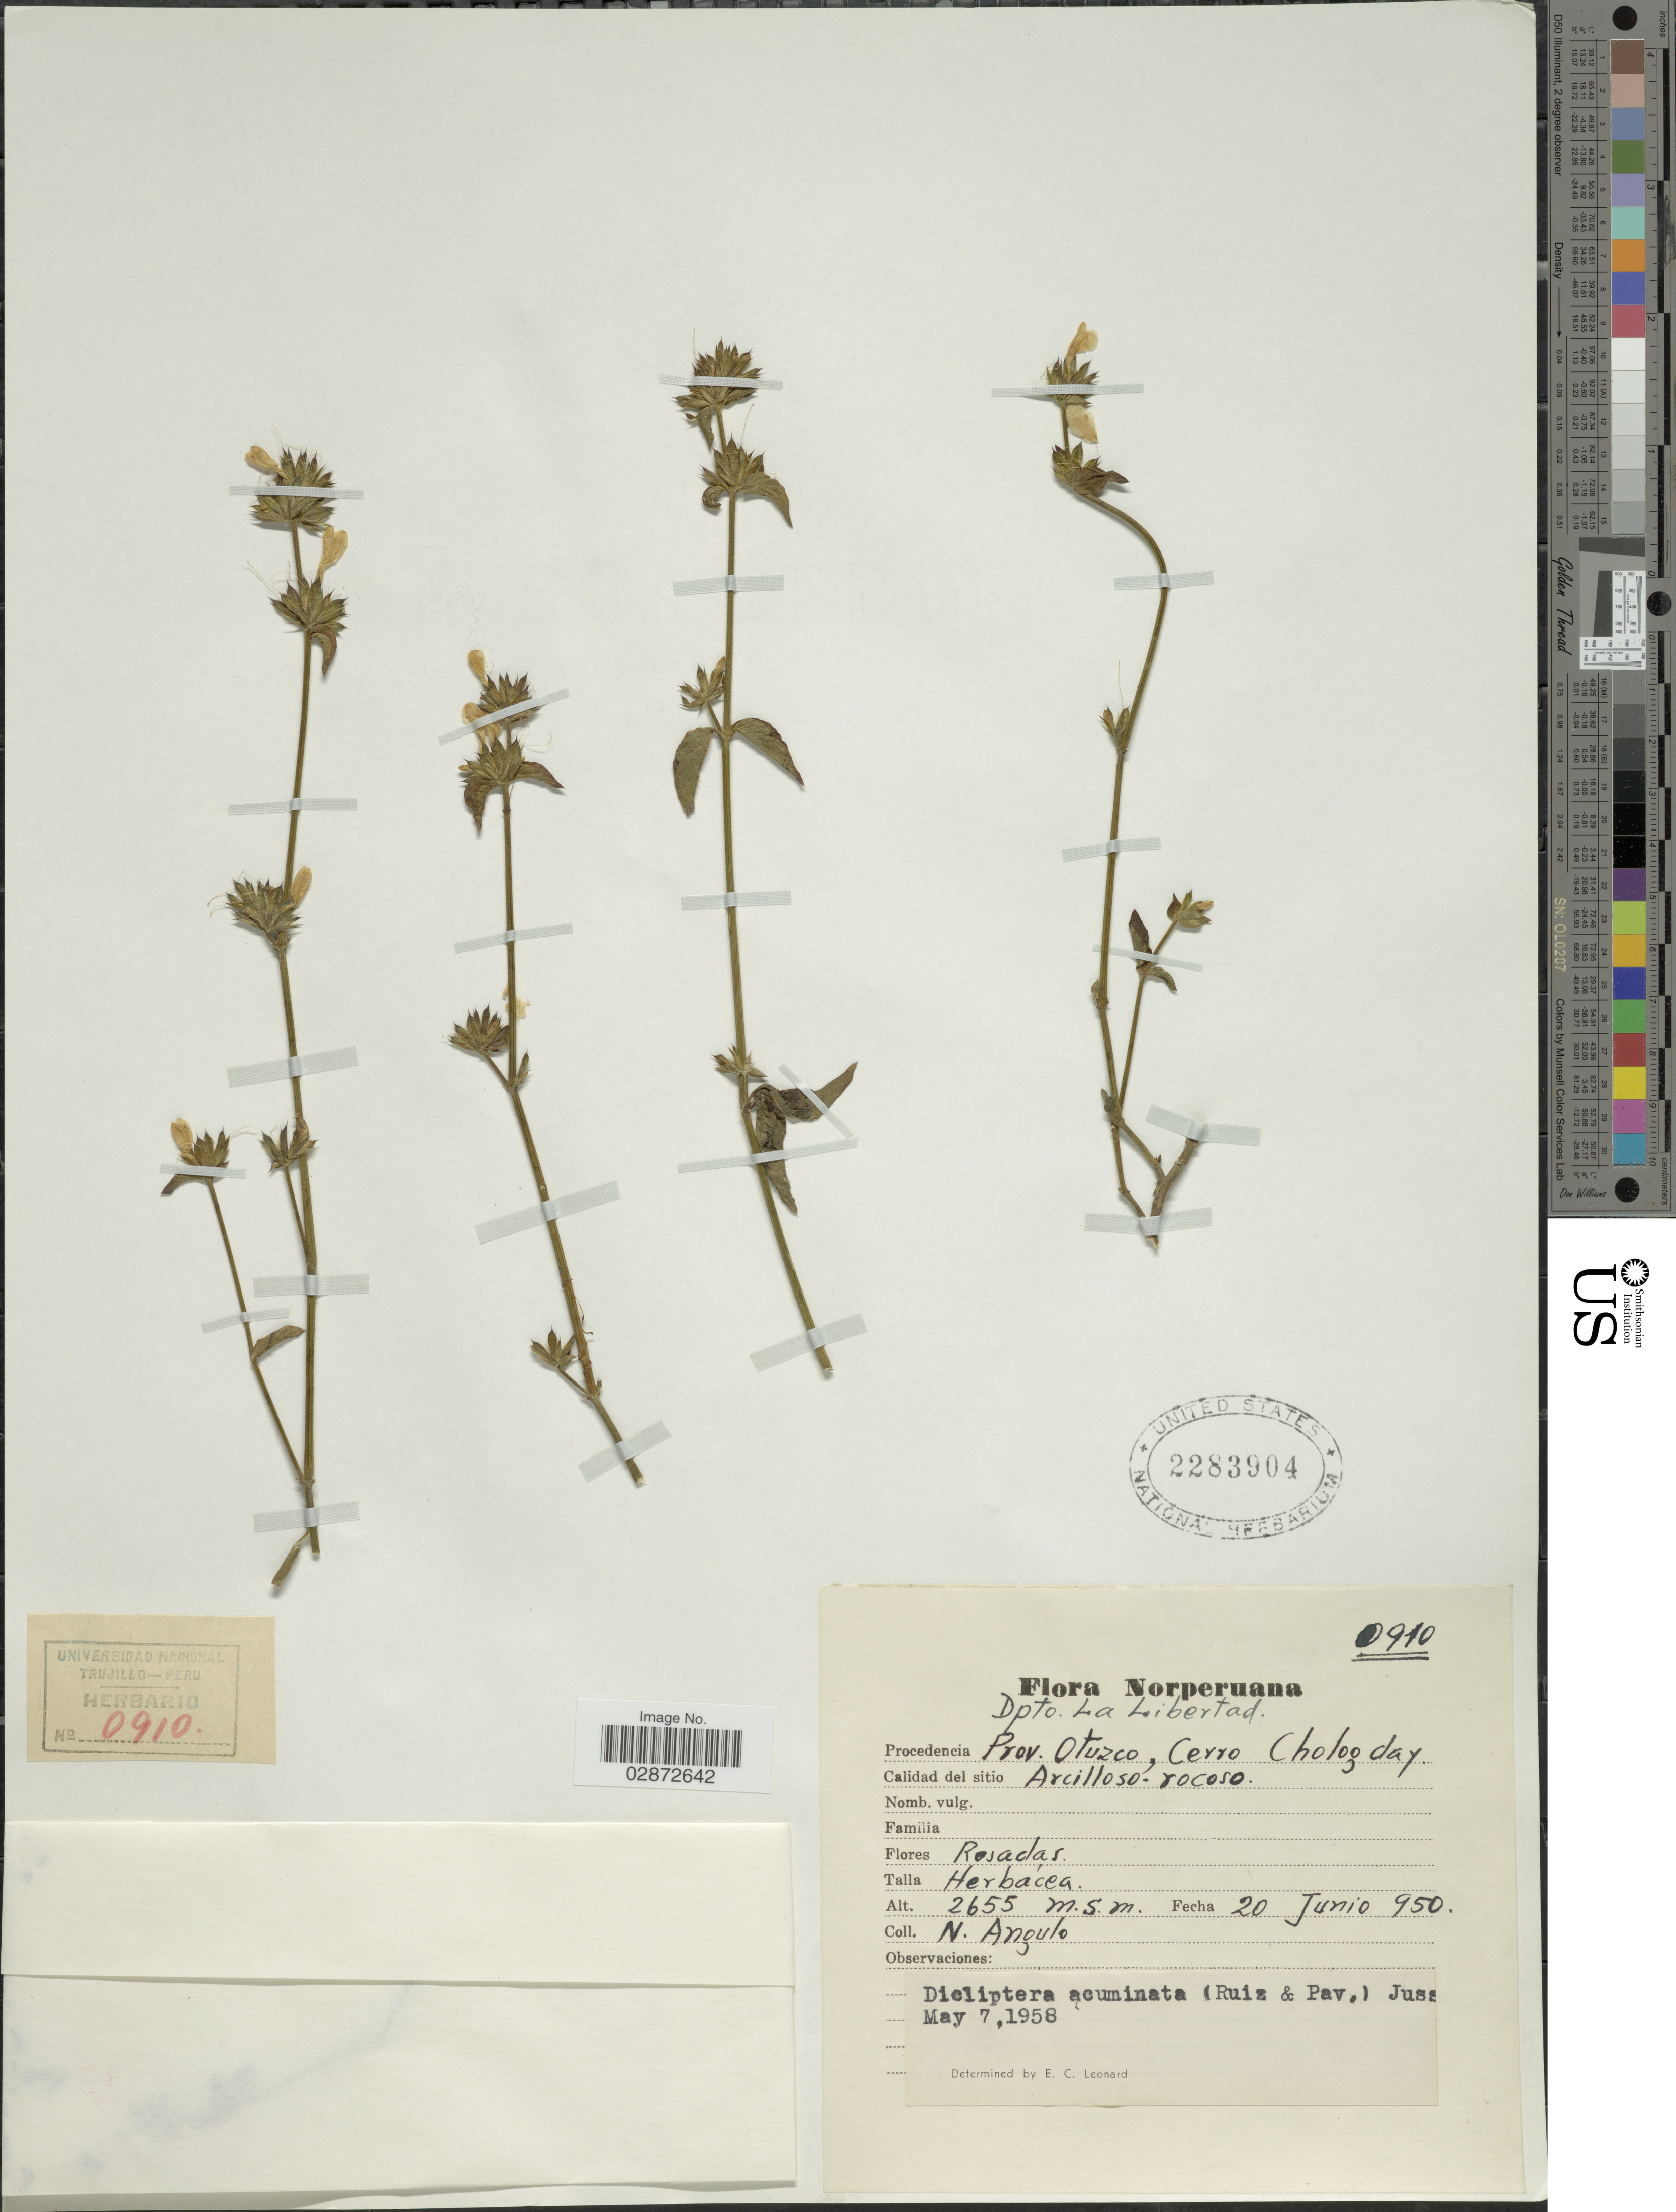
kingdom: Plantae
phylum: Tracheophyta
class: Magnoliopsida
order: Lamiales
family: Acanthaceae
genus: Dicliptera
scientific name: Dicliptera sp.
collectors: N. Angulo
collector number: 0910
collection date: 1950-06-20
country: Peru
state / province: La Libertad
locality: Dpto. La Libertad. Procedencia Prov. Otuzco, Cerro Chologday.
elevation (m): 2655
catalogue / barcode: US 2283904